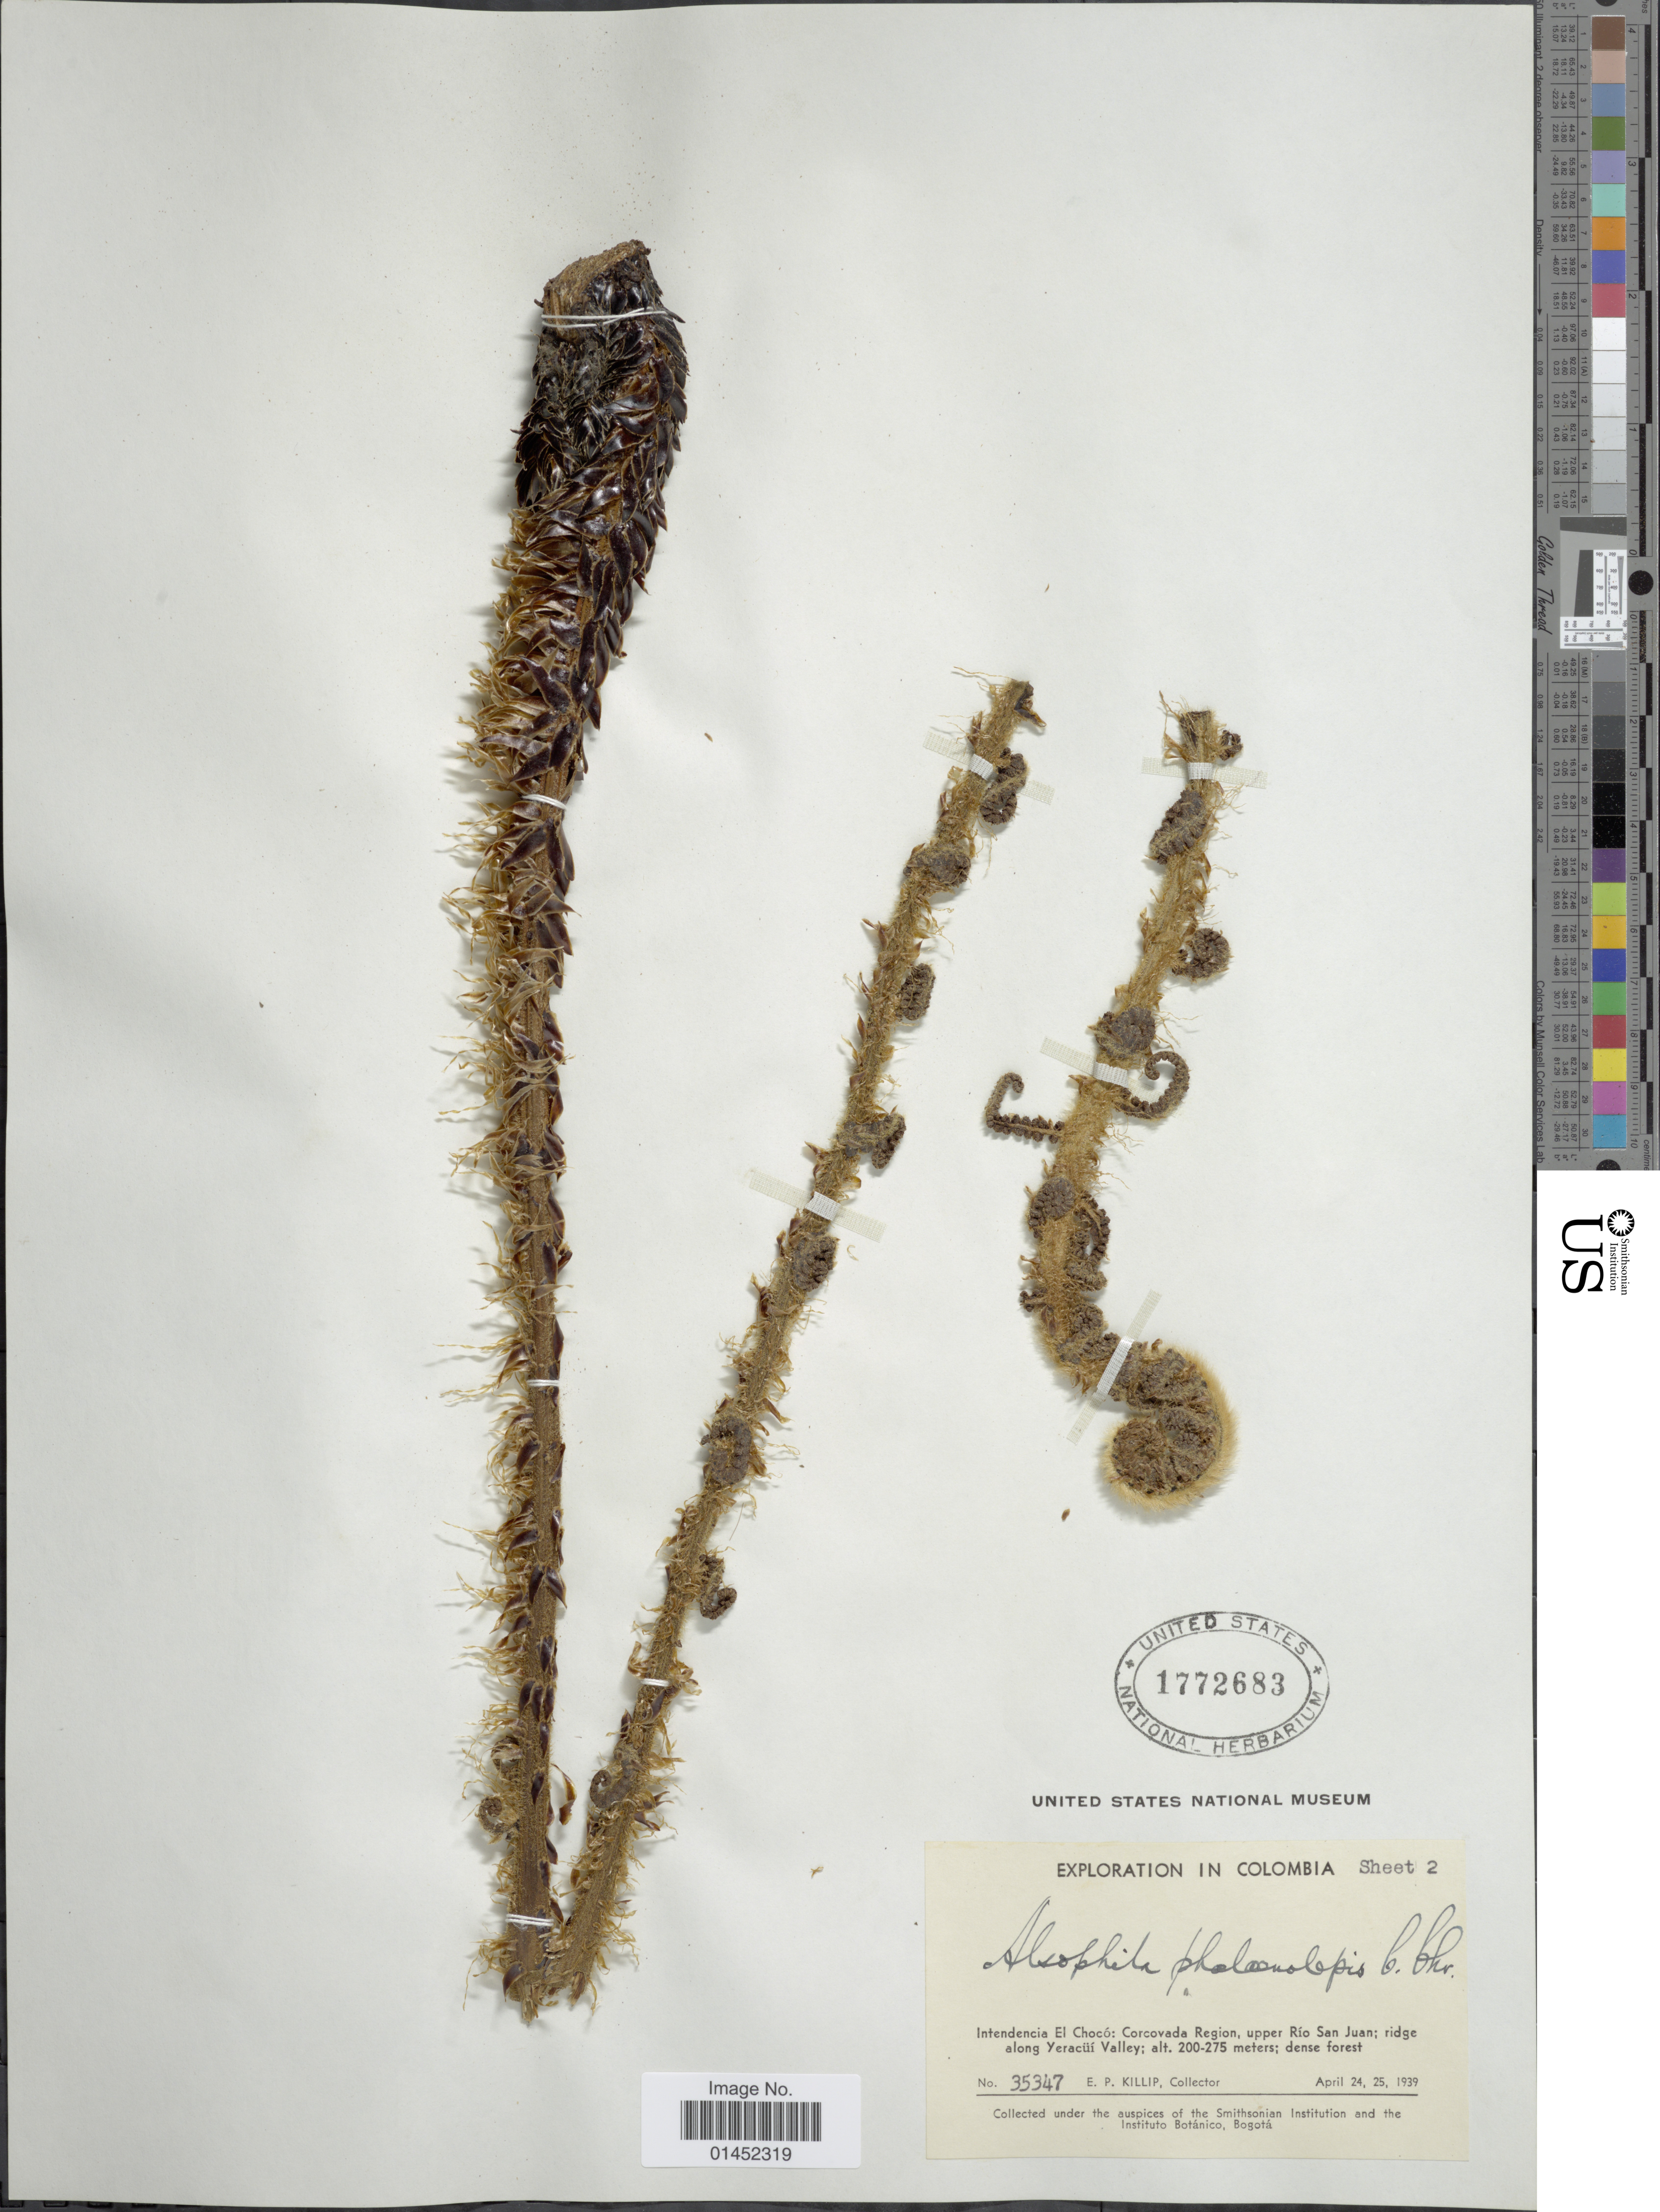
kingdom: Plantae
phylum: Tracheophyta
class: Polypodiopsida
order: Cyatheales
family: Cyatheaceae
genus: Cyathea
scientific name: Cyathea phalaenolepis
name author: (C. Chr.) Domin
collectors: E. P. Killip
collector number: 35347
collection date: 1939-04-24/1939-04-25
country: Colombia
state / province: Chocó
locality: Intendencia El Chocó: Corcovada Region, upper Río San Juan; ridge Yeracüí Valley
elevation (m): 200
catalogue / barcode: US 1772683